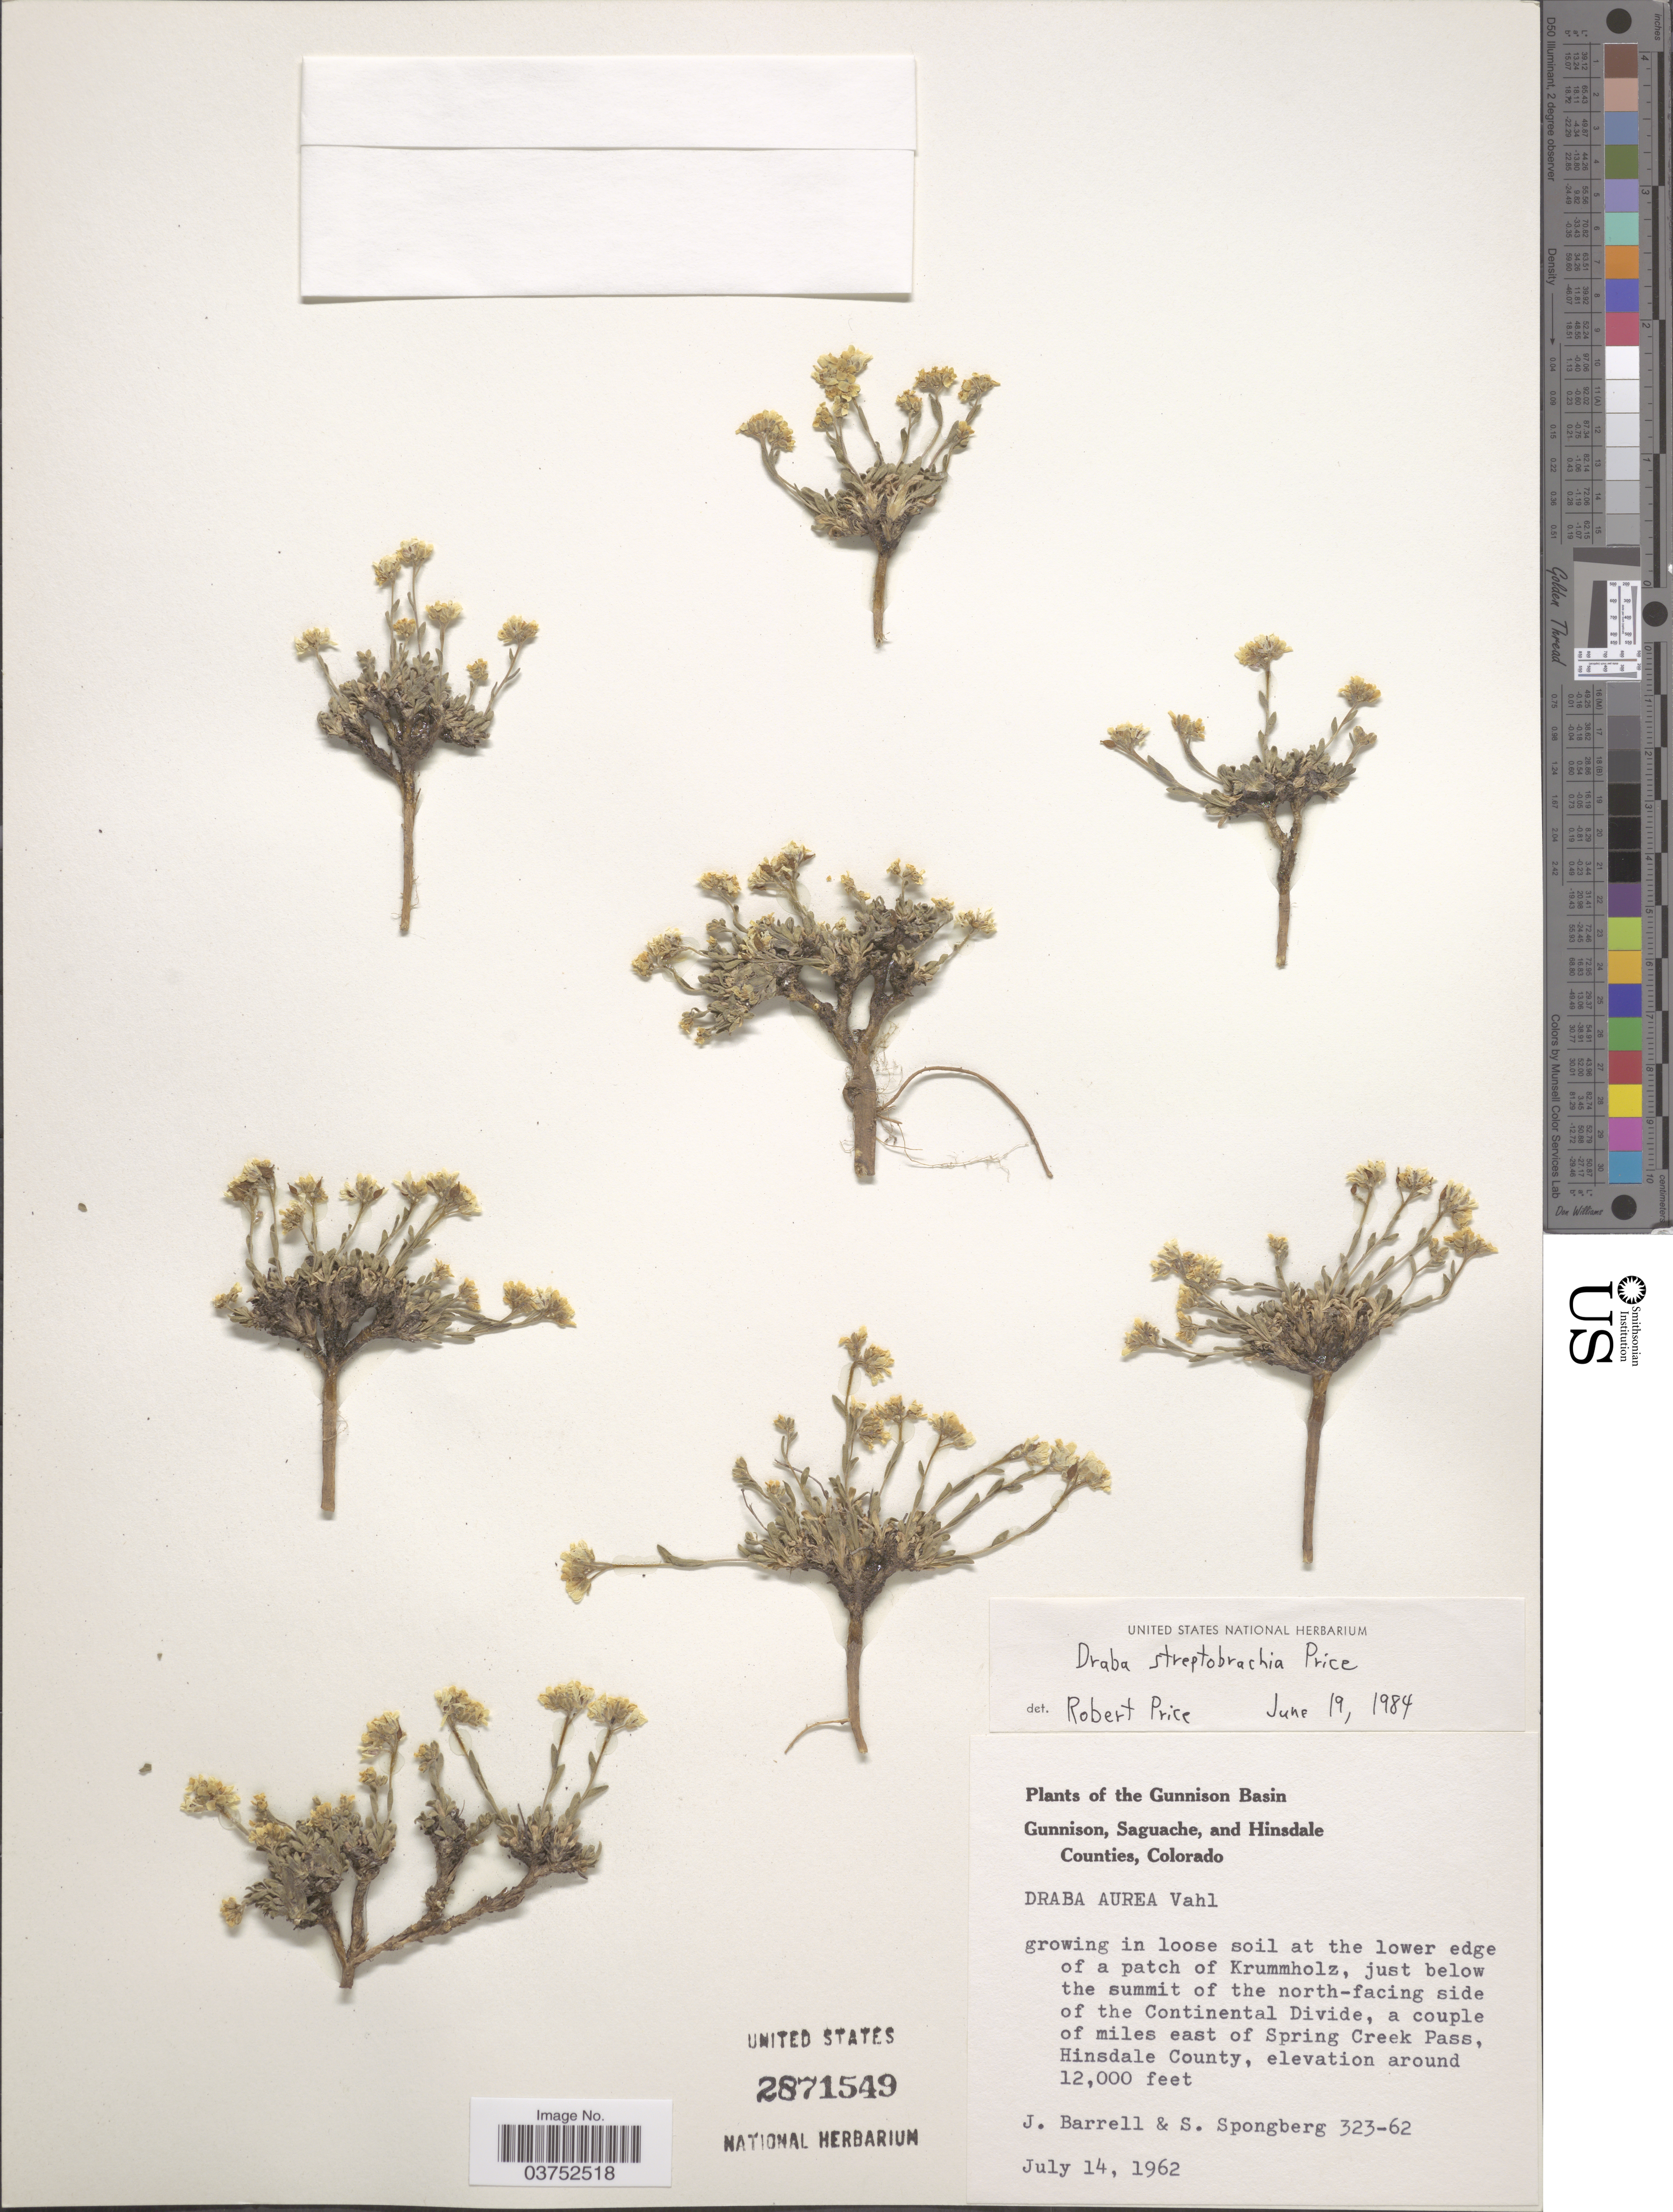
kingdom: Plantae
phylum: Tracheophyta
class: Magnoliopsida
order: Brassicales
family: Brassicaceae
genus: Draba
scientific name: Draba streptobrachia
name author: R.A. Price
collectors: J. Barrell & S. A.Spongberg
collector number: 323-62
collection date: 1962-07-14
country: United States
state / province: Colorado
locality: The Gunnison Basin. Lower edge of a patch of Krummholz, just below the summit of the north-facing side of the Continental Divide, a couple of miles east of Spring Creek Pass, Hinsdale County.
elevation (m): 3658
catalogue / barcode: US 2871549